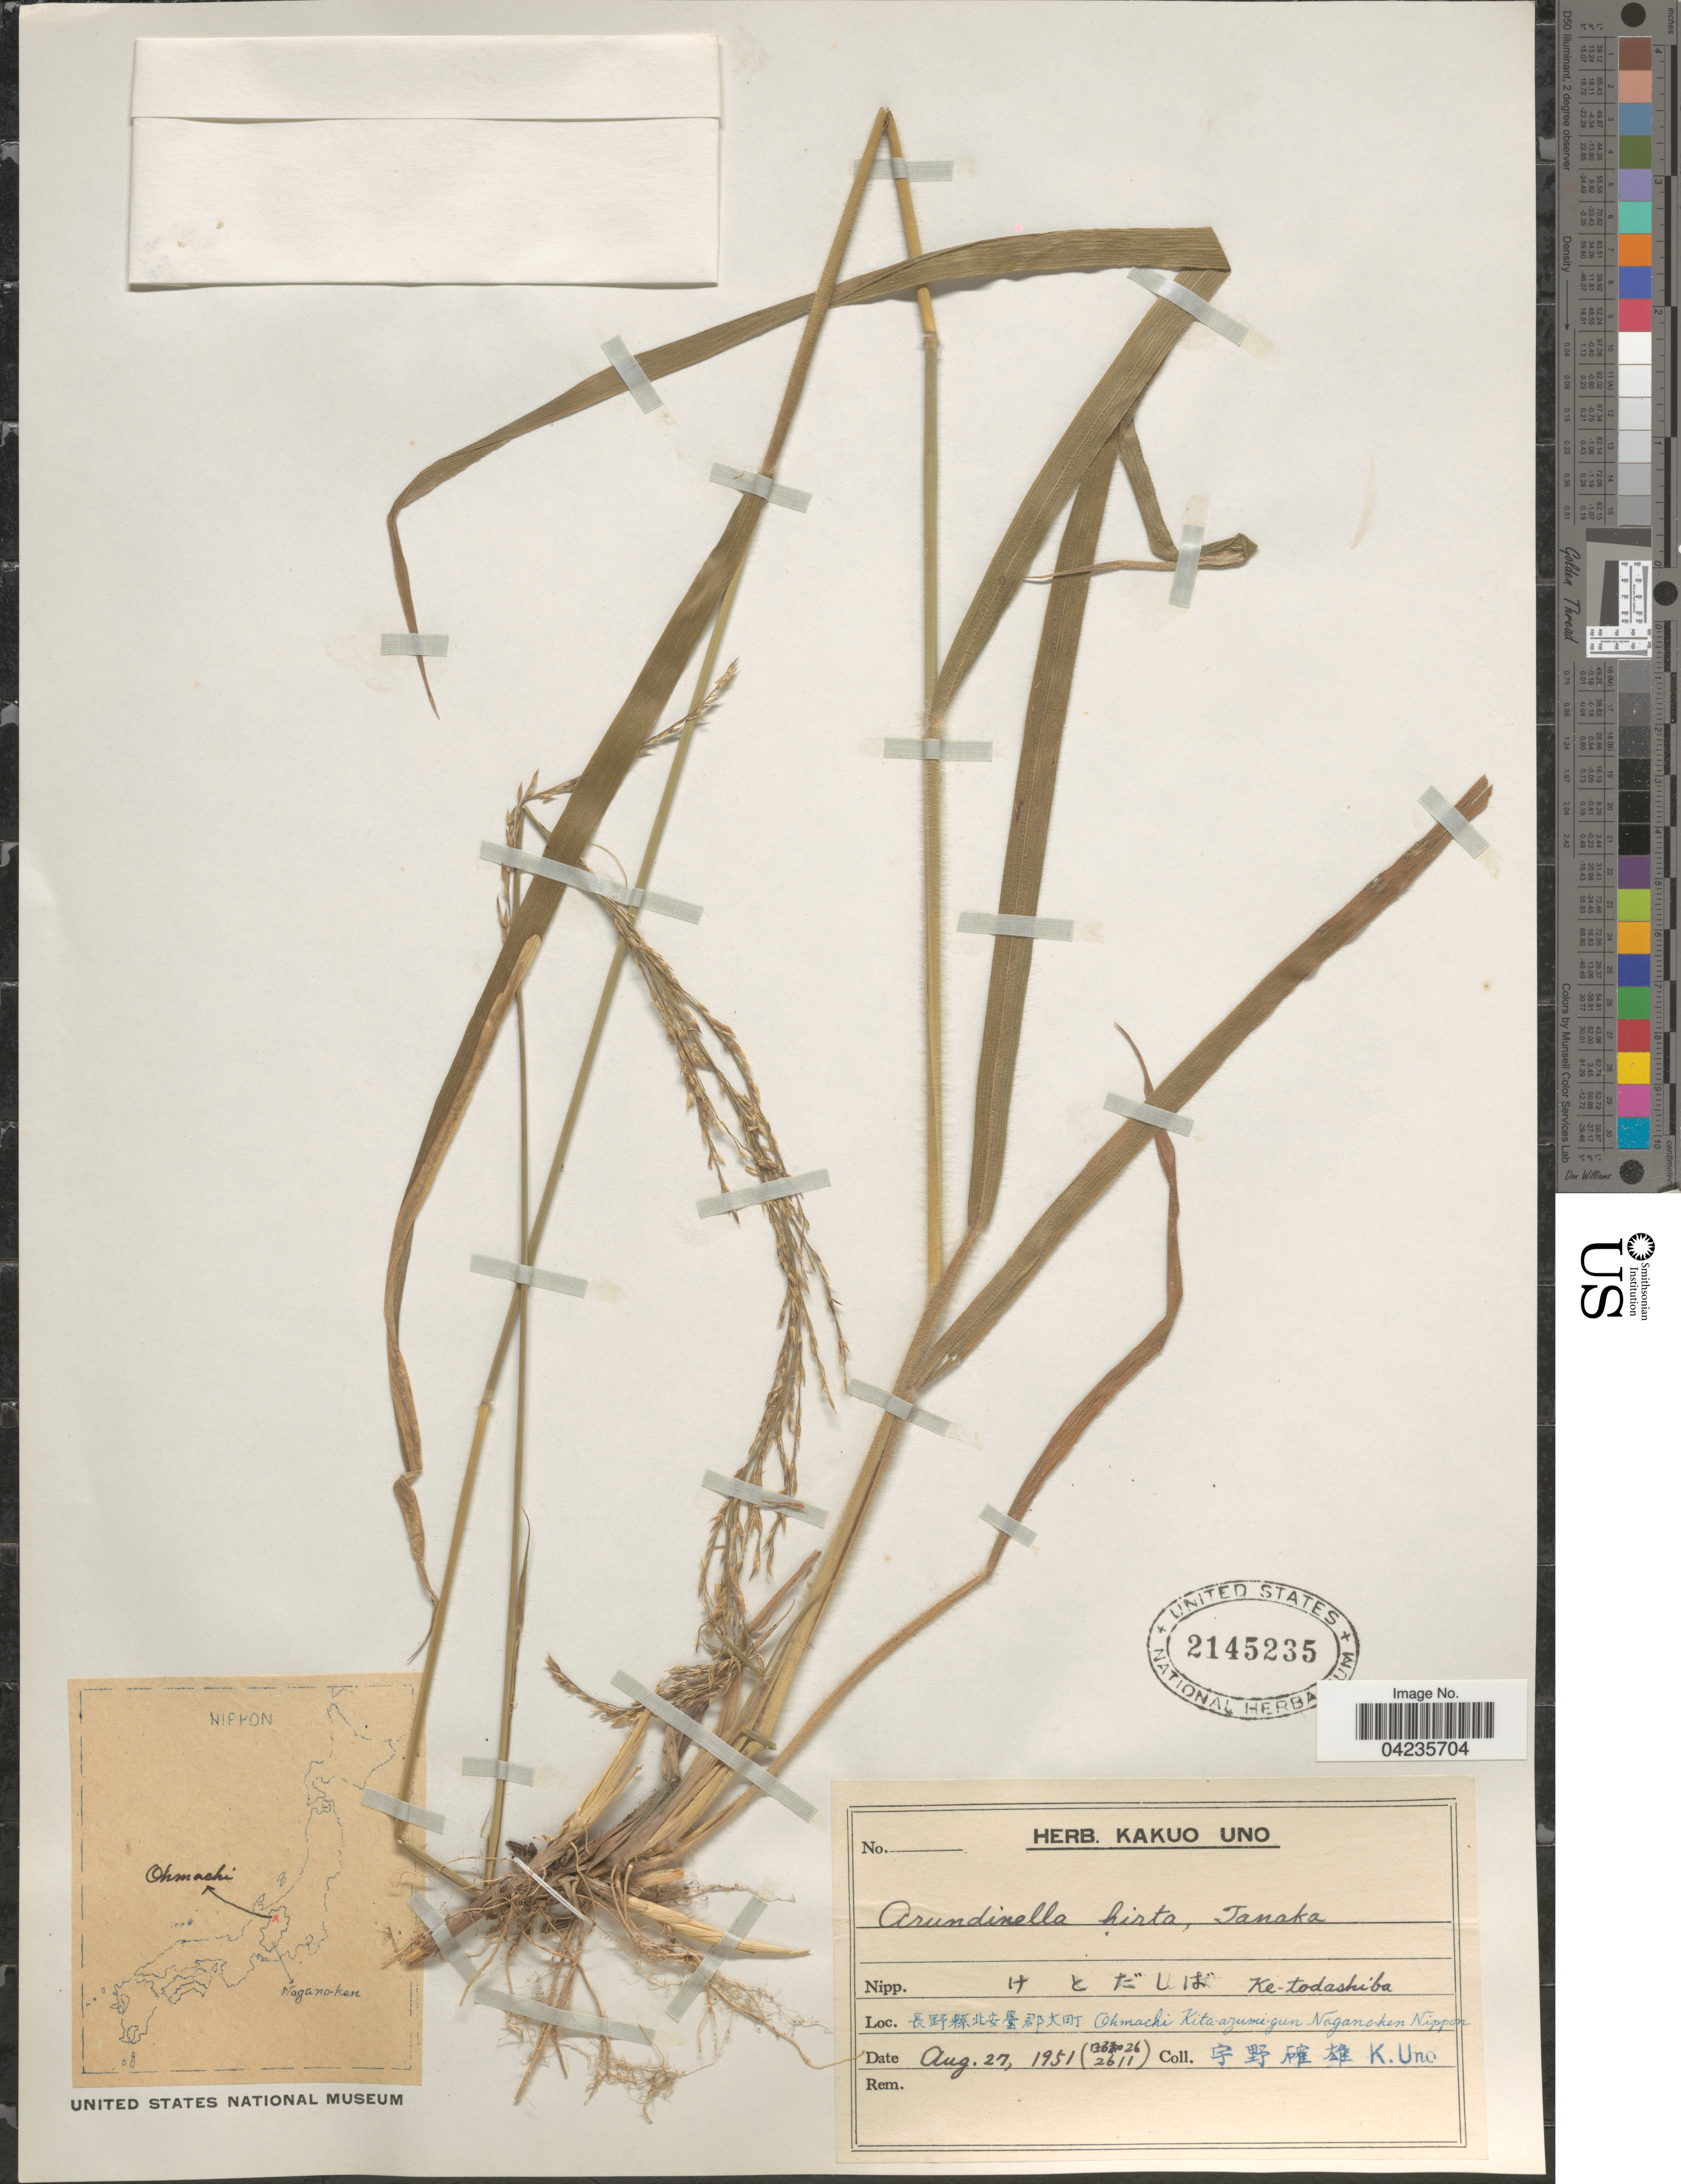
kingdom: Plantae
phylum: Tracheophyta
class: Liliopsida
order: Poales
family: Poaceae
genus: Arundinella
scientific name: Arundinella hirta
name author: (Thunb.) Tanaka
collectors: K. Uno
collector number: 2611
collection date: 1951-08-27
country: Japan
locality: X. Ohmachi. Kita-azumi-gun. Nagano-ken Nippon.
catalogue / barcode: US 2145235